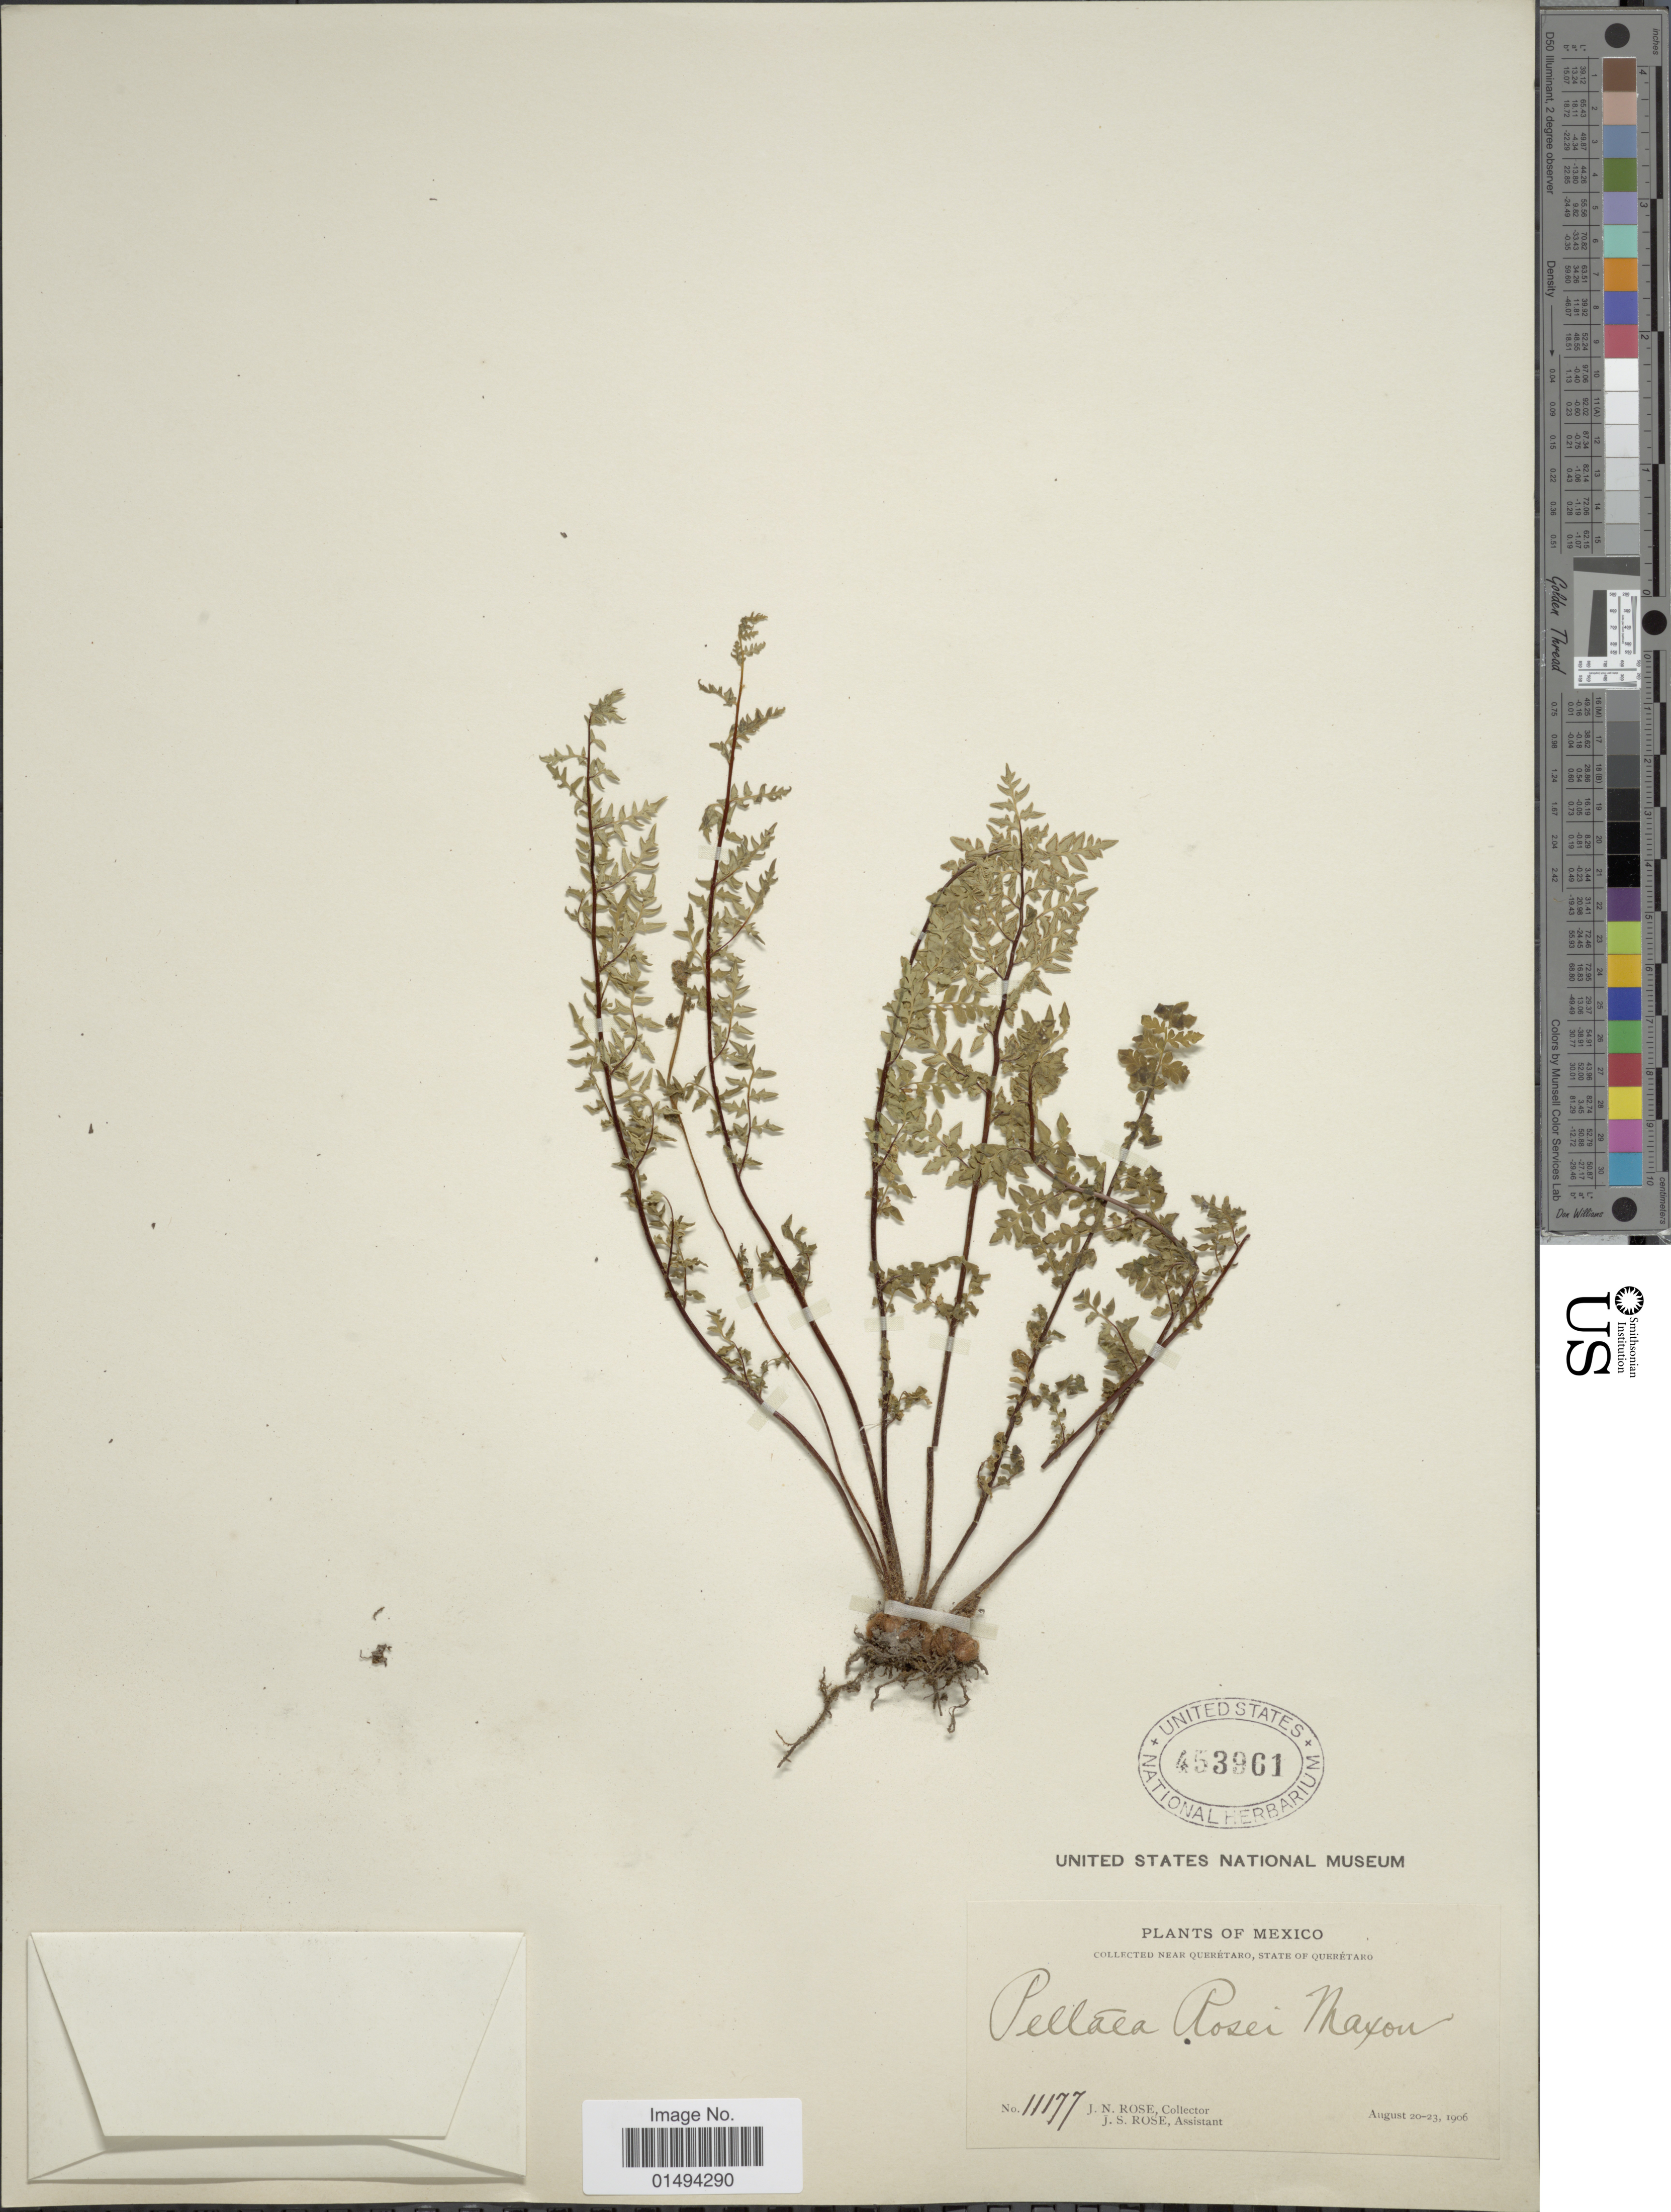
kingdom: Plantae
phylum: Tracheophyta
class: Polypodiopsida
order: Polypodiales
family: Pteridaceae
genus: Myriopteris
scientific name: Myriopteris allosuroides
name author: (Mett.) Grusz & Windham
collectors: J. N. Rose & J. S. Rose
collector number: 11177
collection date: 1906-08-20/1906-08-23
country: Mexico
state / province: Querétaro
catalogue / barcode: US 453961